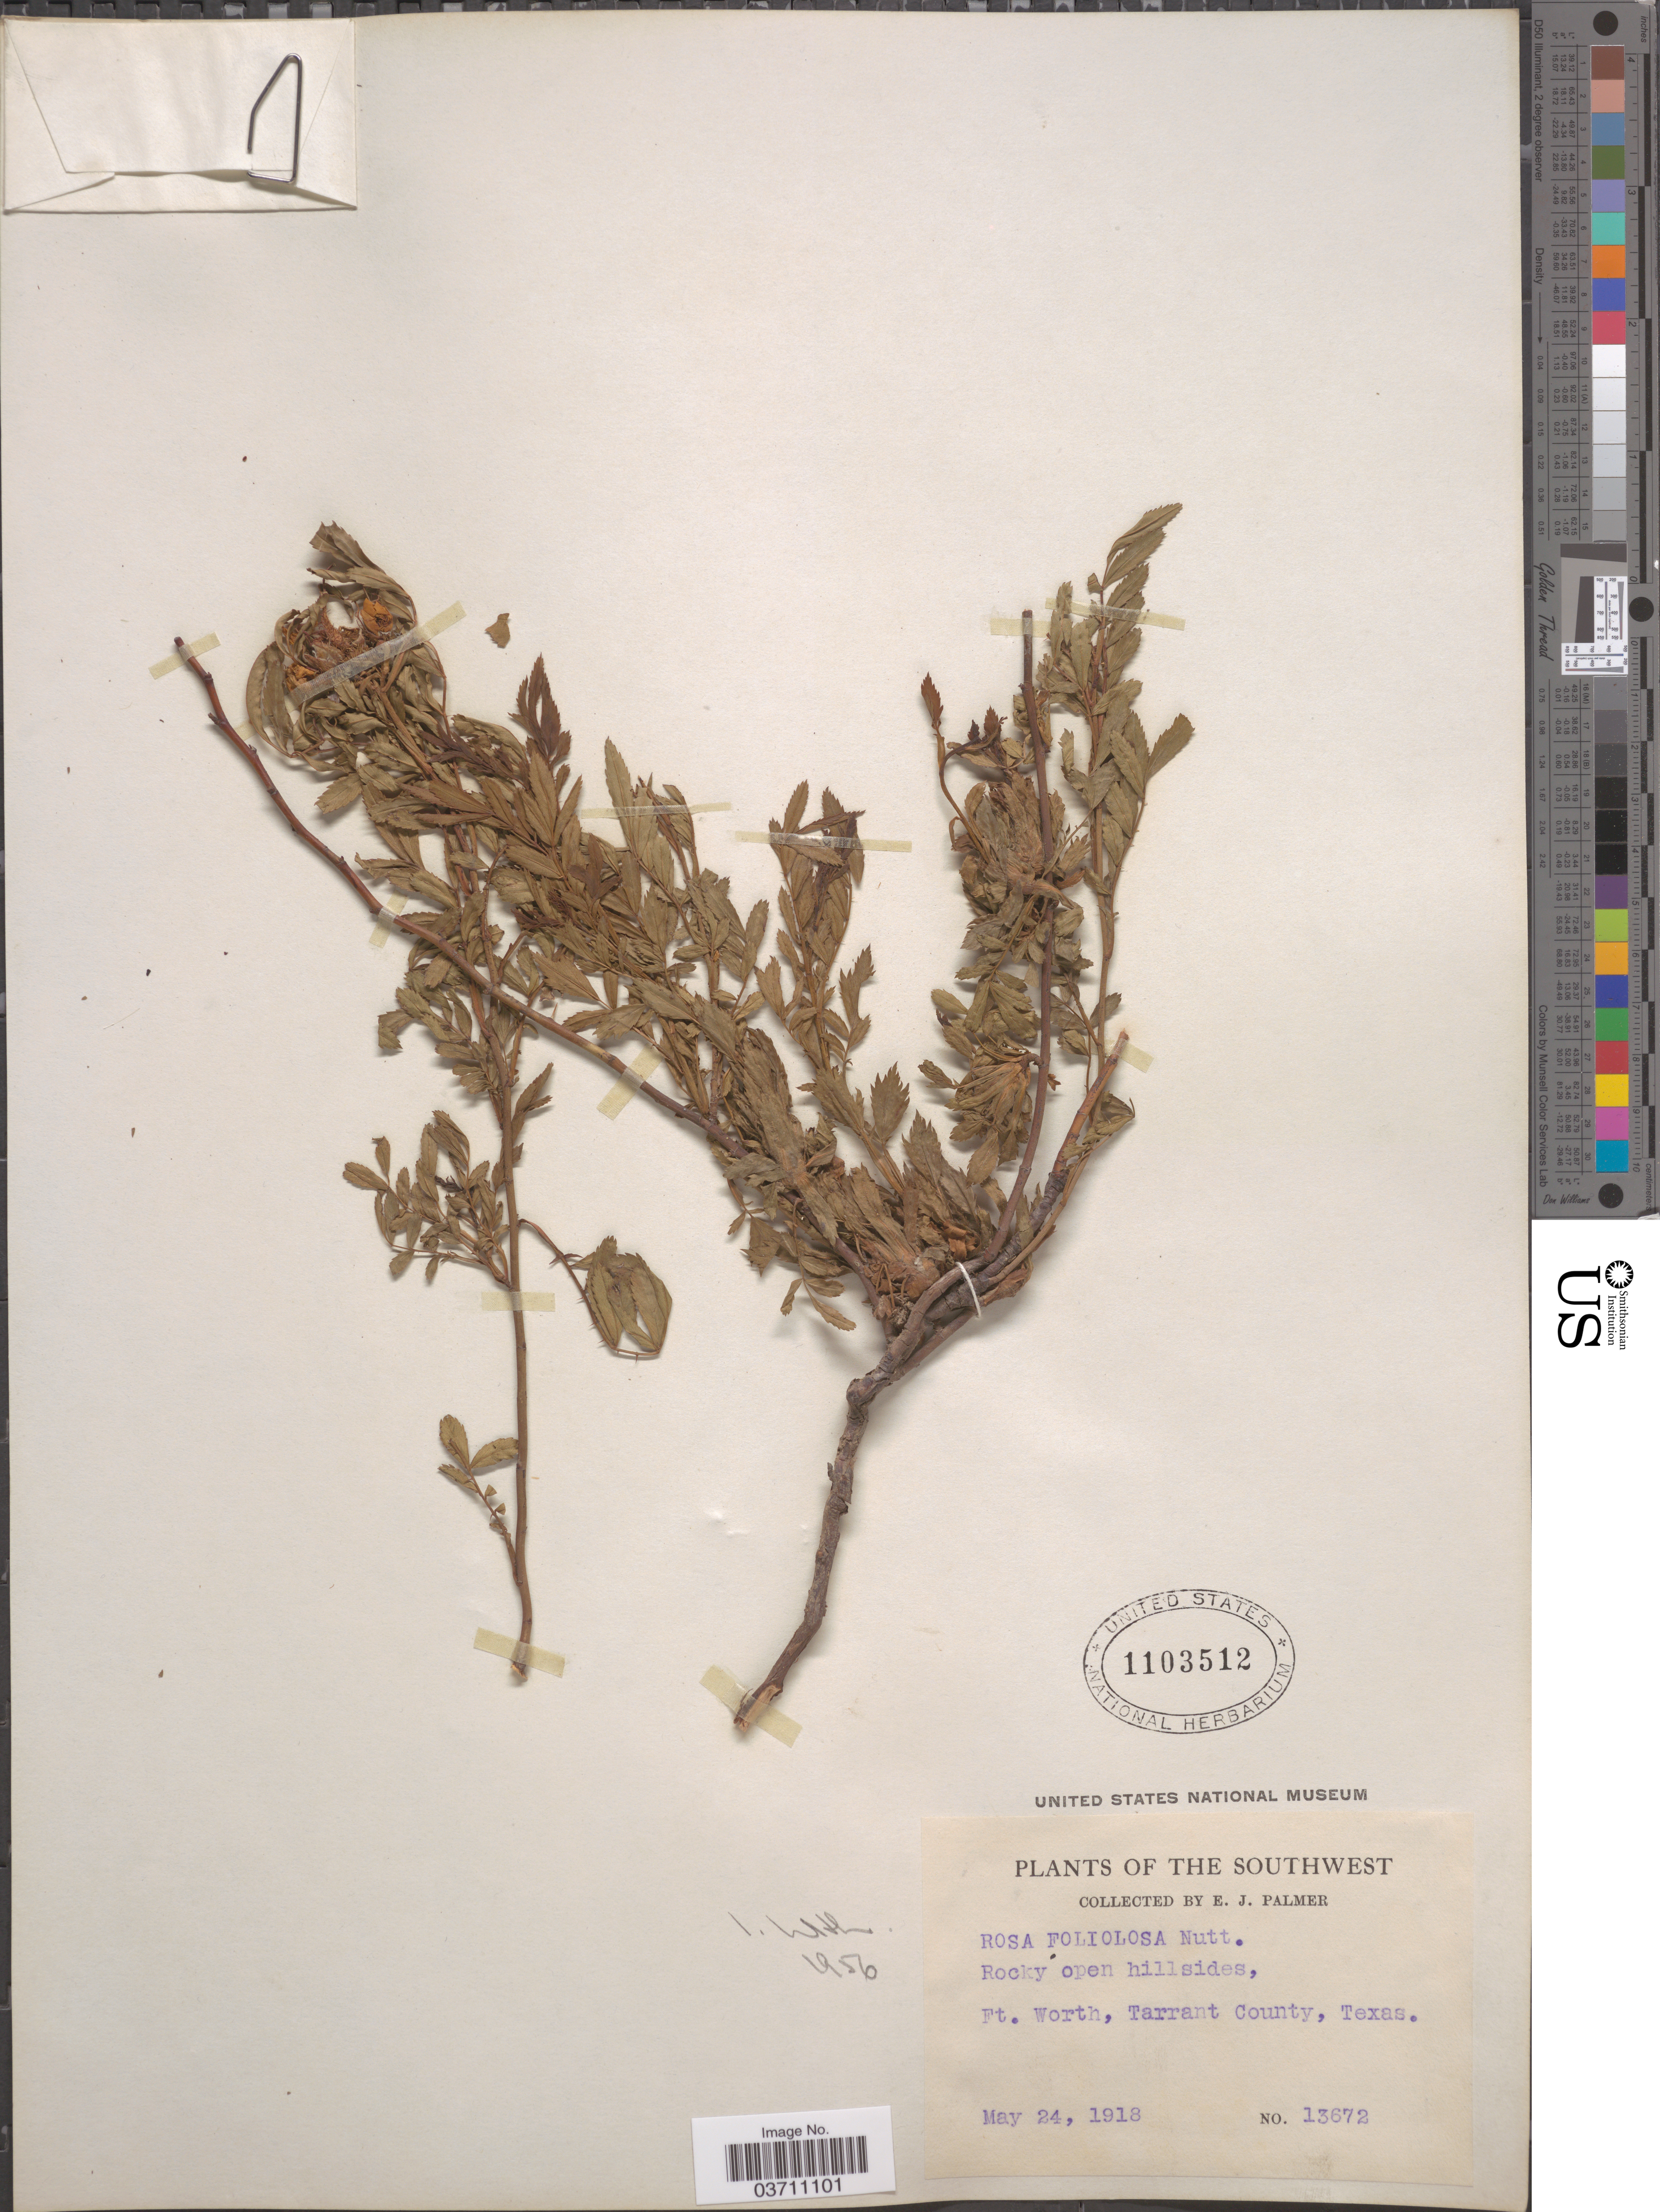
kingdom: Plantae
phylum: Tracheophyta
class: Magnoliopsida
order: Rosales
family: Rosaceae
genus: Rosa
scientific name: Rosa foliolosa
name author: Nutt.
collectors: E. J. Palmer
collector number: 13672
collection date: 1918-05-24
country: United States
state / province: Texas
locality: The Southwest. Ft. Worth, Tarrant County.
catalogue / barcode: US 1103512